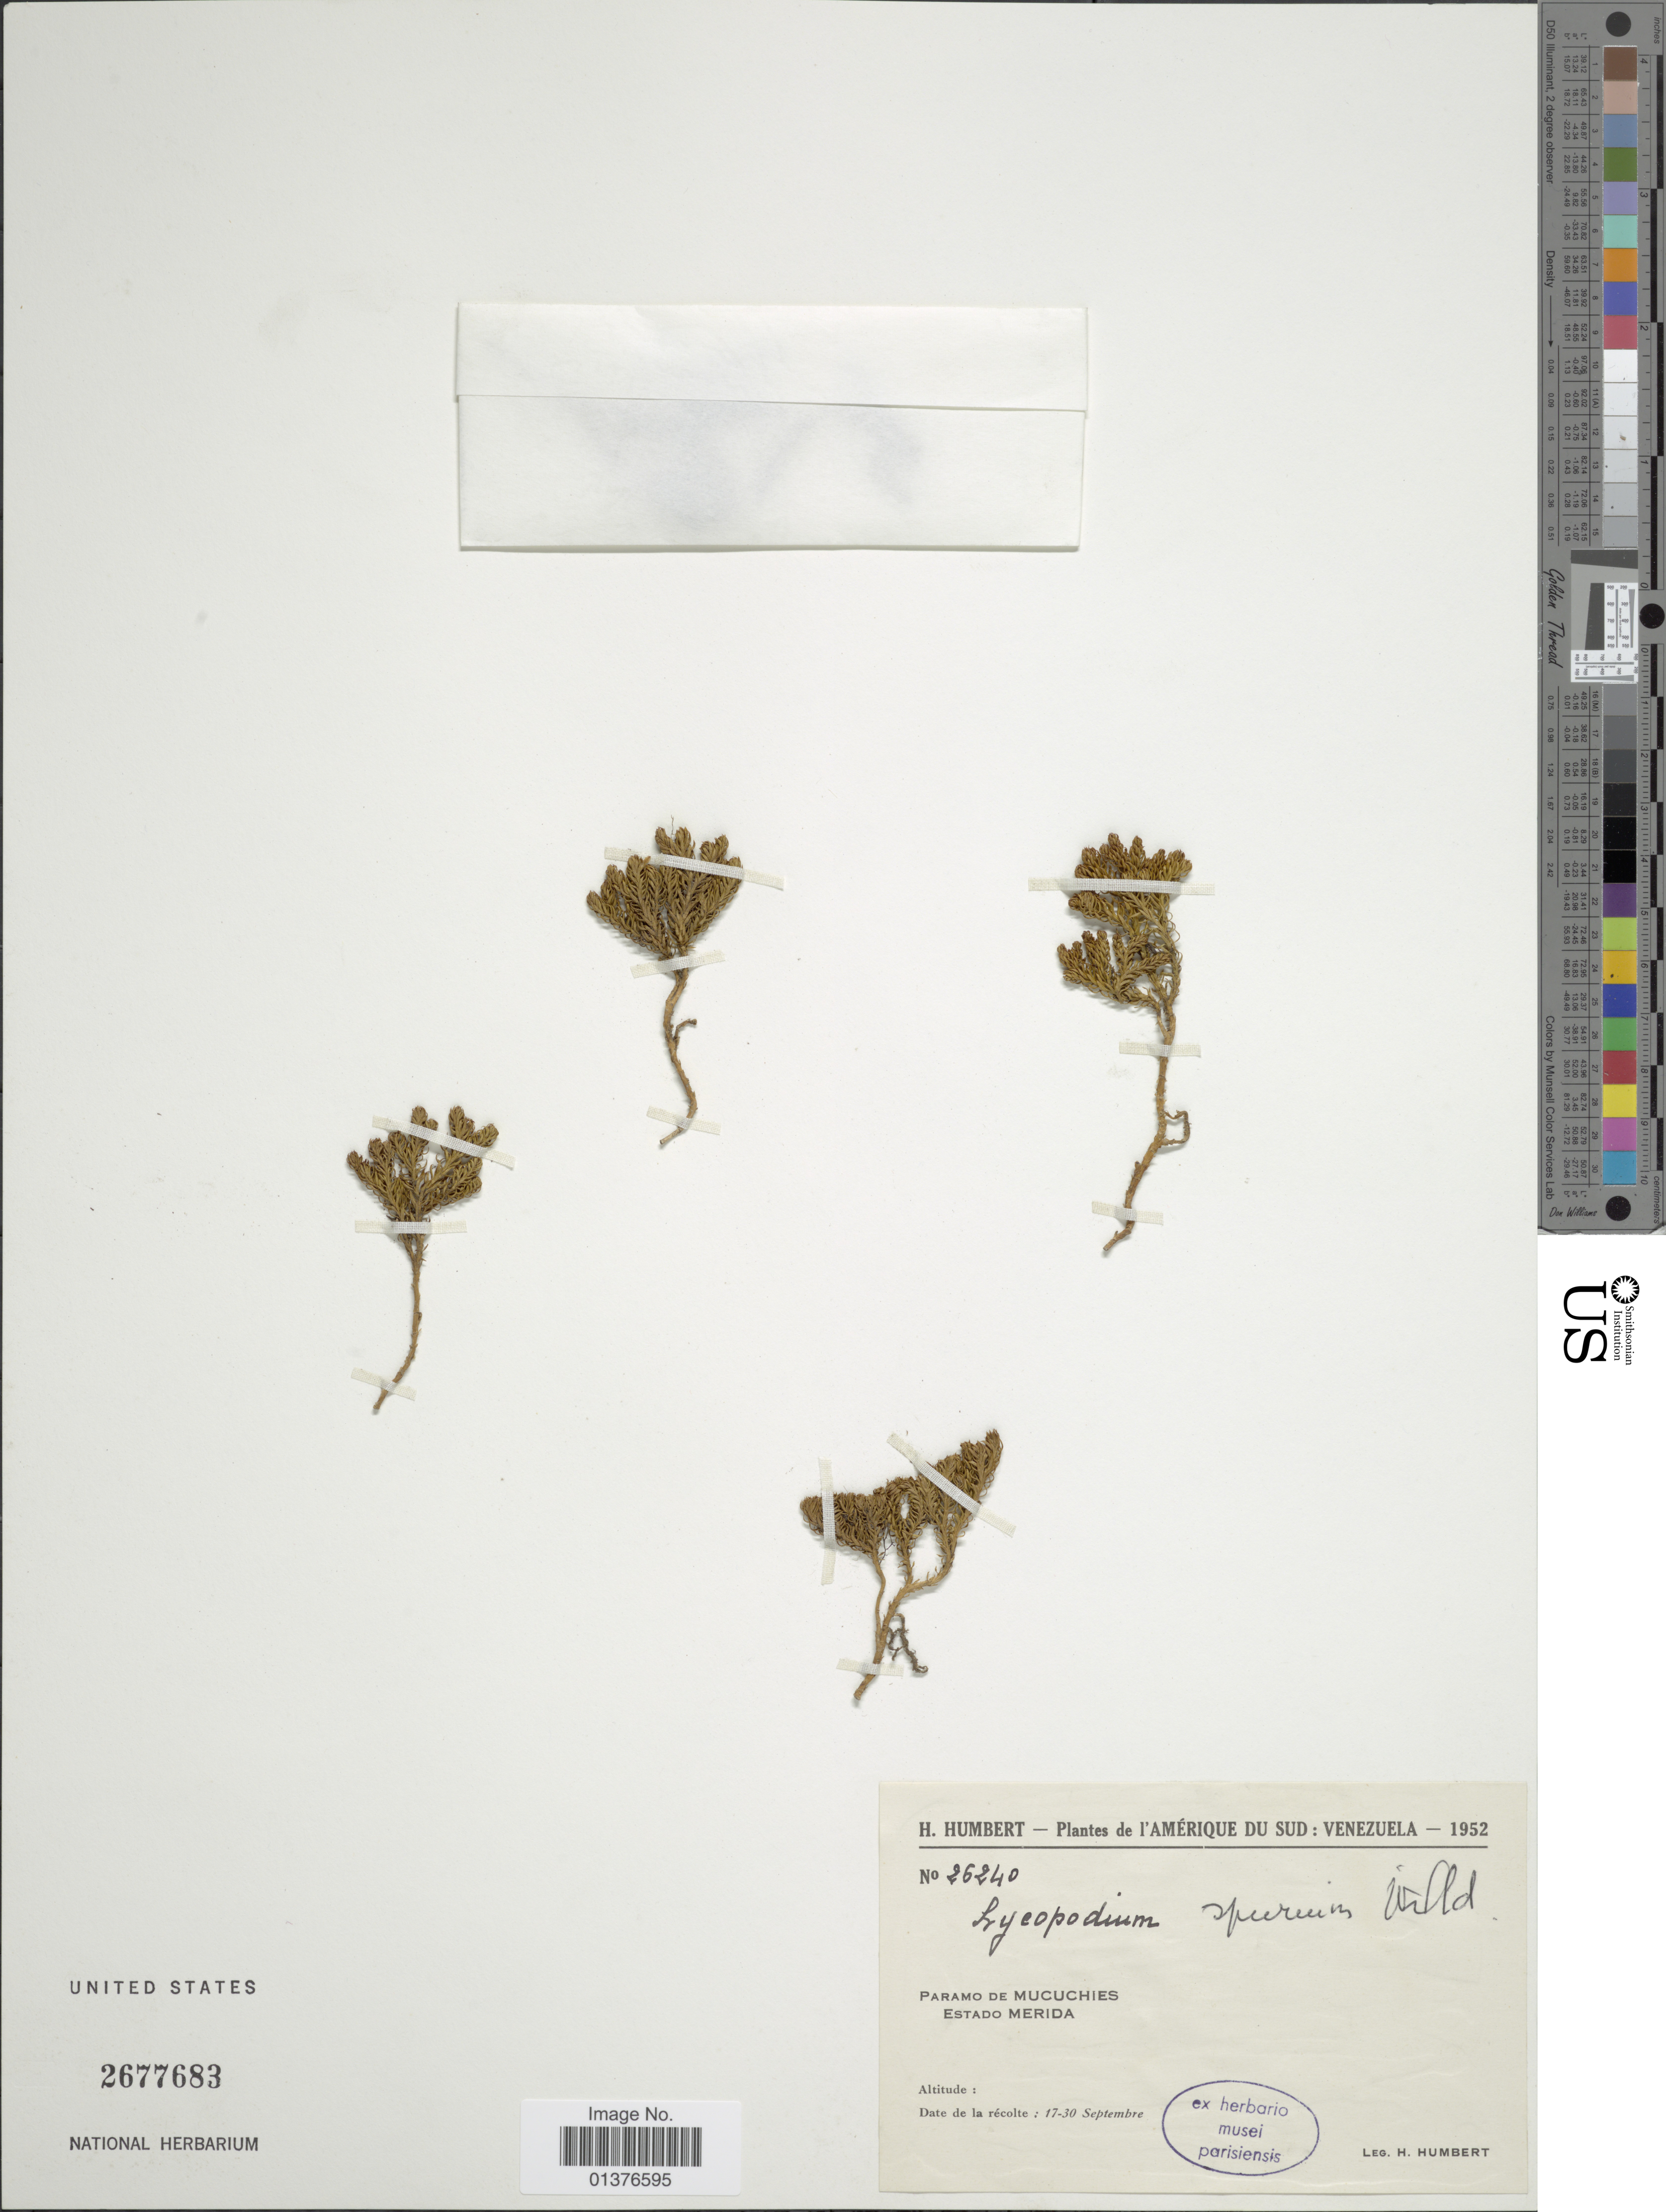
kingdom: Plantae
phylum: Tracheophyta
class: Lycopodiopsida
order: Lycopodiales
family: Lycopodiaceae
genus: Austrolycopodium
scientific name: Austrolycopodium magellanicum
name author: (P. Beauv.) Holub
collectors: H. Humbert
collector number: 26240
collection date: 1952-09-17/1952-09-30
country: Venezuela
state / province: Mérida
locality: Paramo de Mucuchies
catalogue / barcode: US 2677683